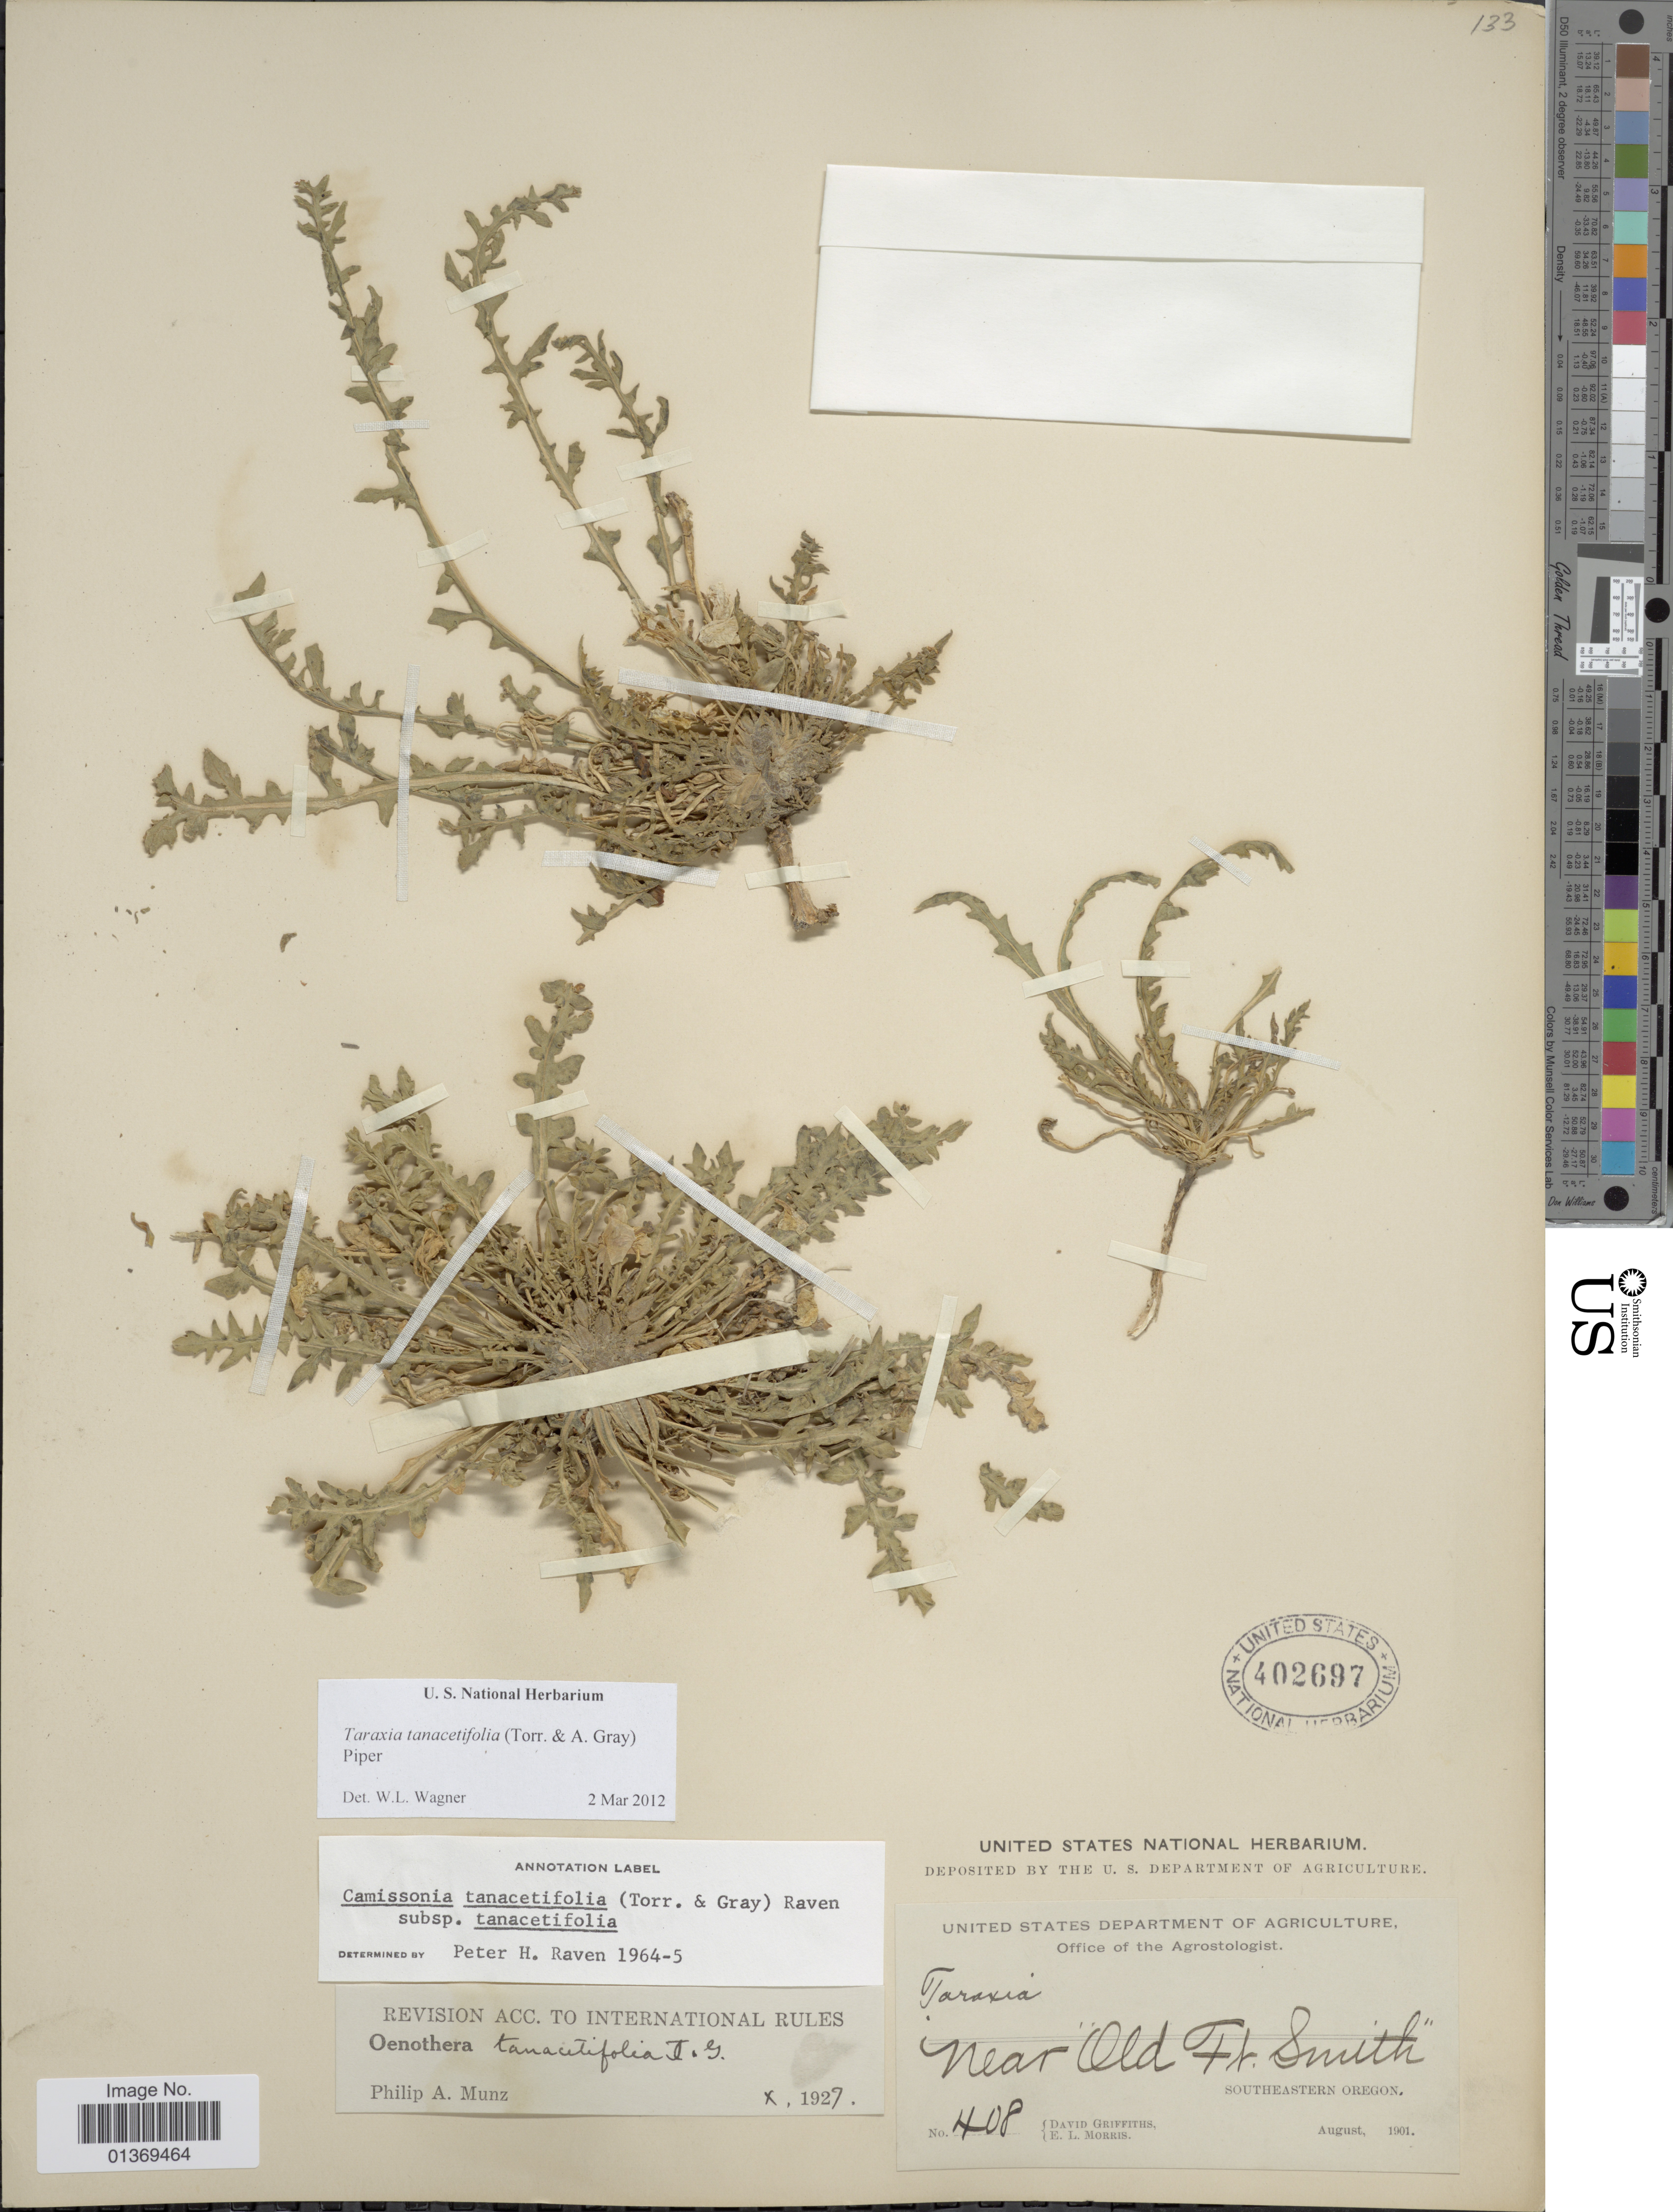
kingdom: Plantae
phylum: Tracheophyta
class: Magnoliopsida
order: Myrtales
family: Onagraceae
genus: Taraxia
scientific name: Taraxia tanacetifolia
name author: (Torr. & A. Gray) Piper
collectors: D. Griffiths & E. Morris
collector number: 408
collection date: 1901-08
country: United States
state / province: Oregon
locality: Near Old Ft. Smith, Southeastern Oregon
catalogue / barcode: US 402697